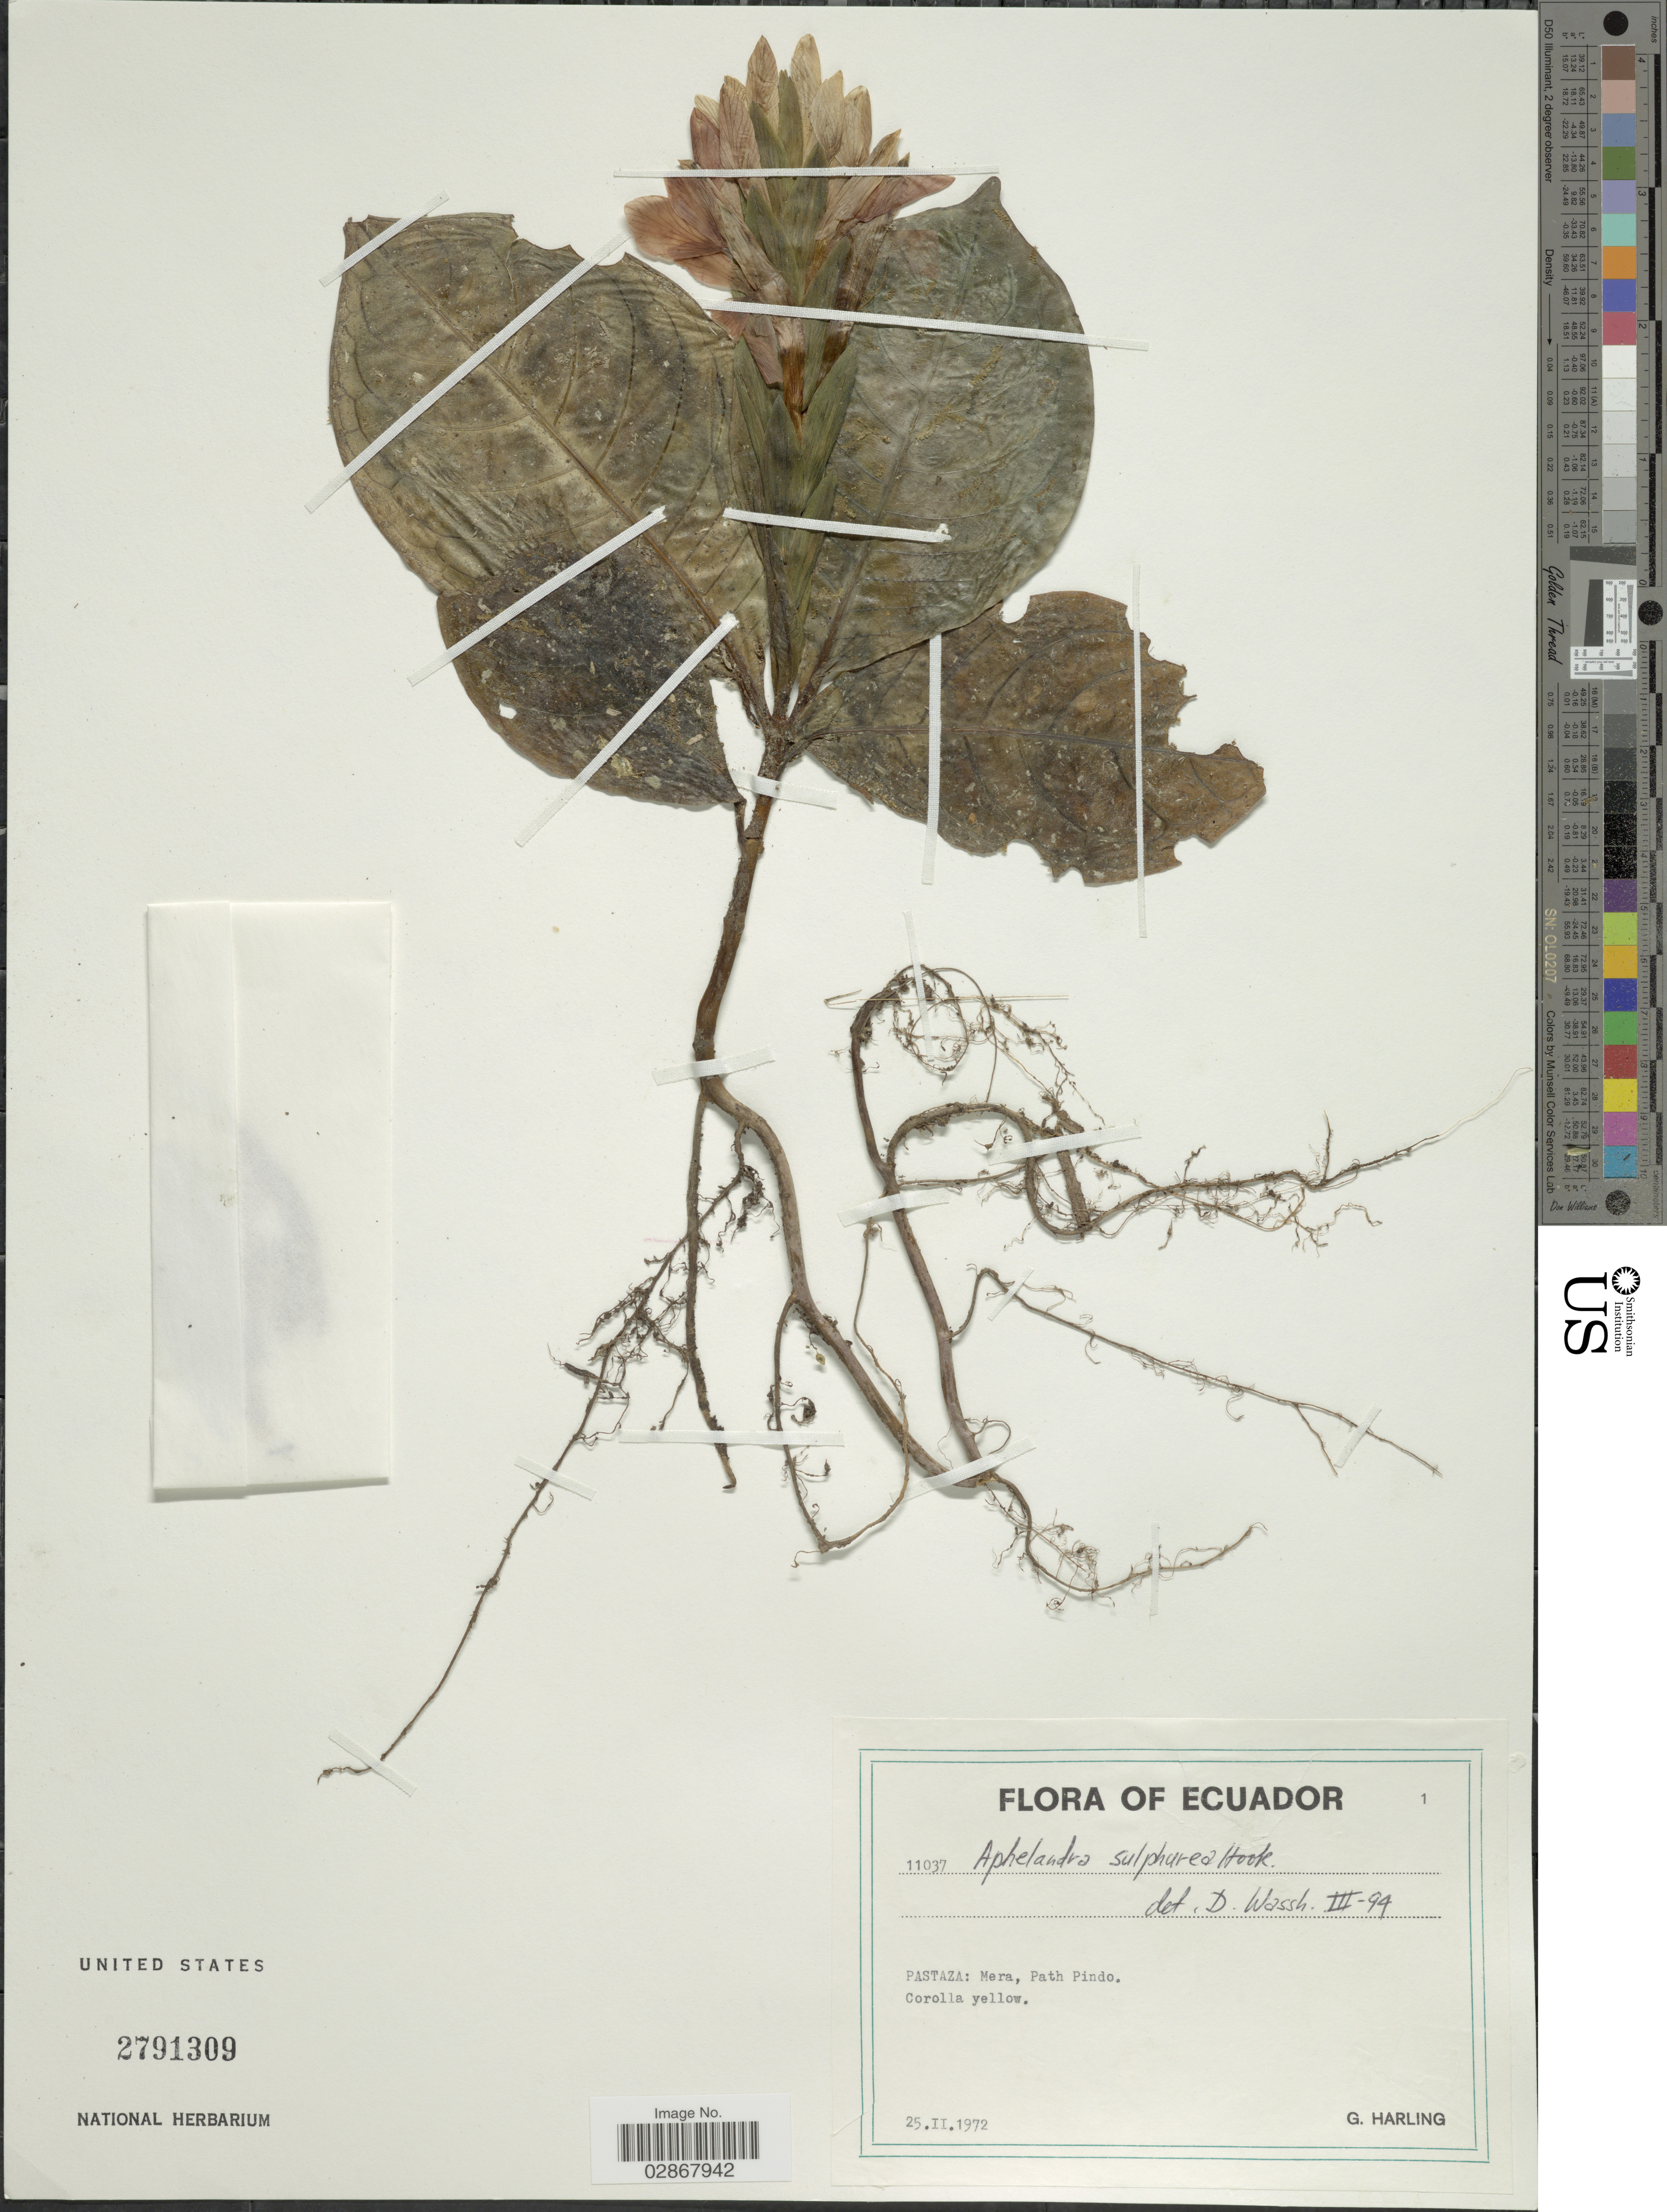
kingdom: Plantae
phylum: Tracheophyta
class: Magnoliopsida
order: Lamiales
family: Acanthaceae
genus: Aphelandra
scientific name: Aphelandra sulphurea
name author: Hook. f.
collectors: G. Harling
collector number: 11037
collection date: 1972-02-25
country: Ecuador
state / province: Pastaza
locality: Mera, Path Pindo.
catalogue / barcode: US 2791309